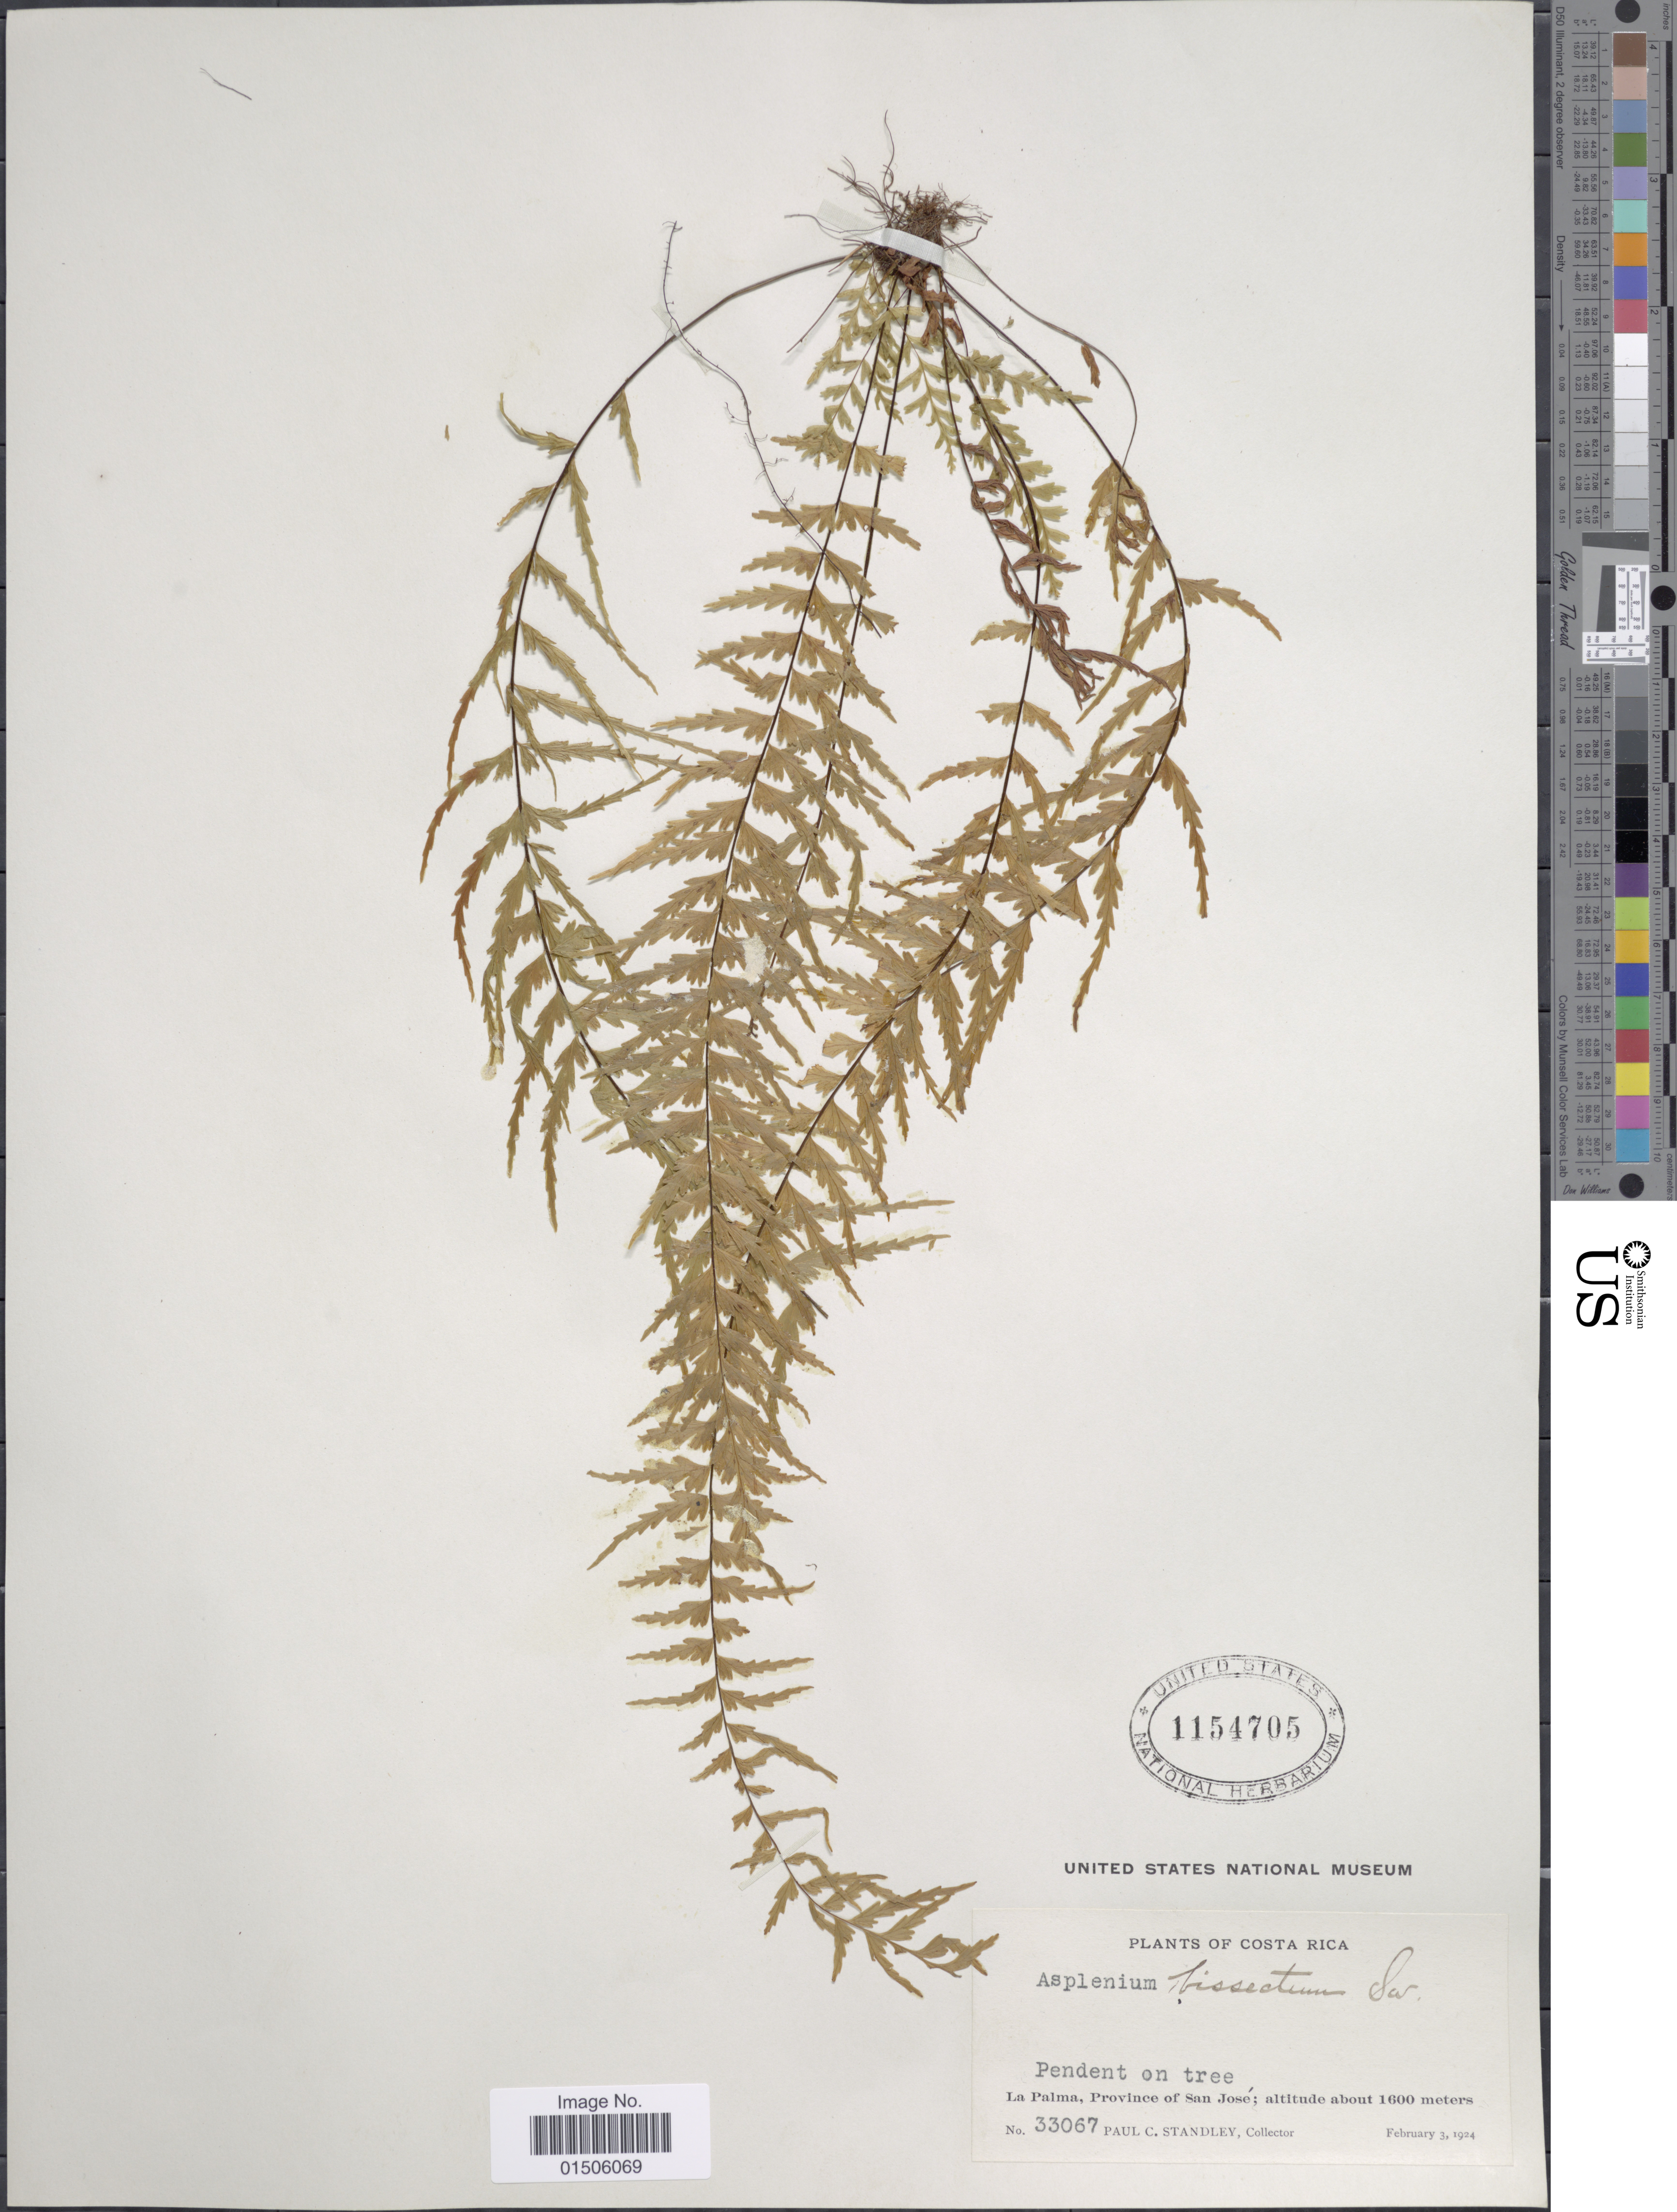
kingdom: Plantae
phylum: Tracheophyta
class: Polypodiopsida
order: Polypodiales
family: Aspleniaceae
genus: Asplenium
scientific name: Asplenium dissectum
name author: Sw.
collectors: P. C. Standley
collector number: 33067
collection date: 1924-02-03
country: Costa Rica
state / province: San José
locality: La Palma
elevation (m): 1600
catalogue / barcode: US 1154705